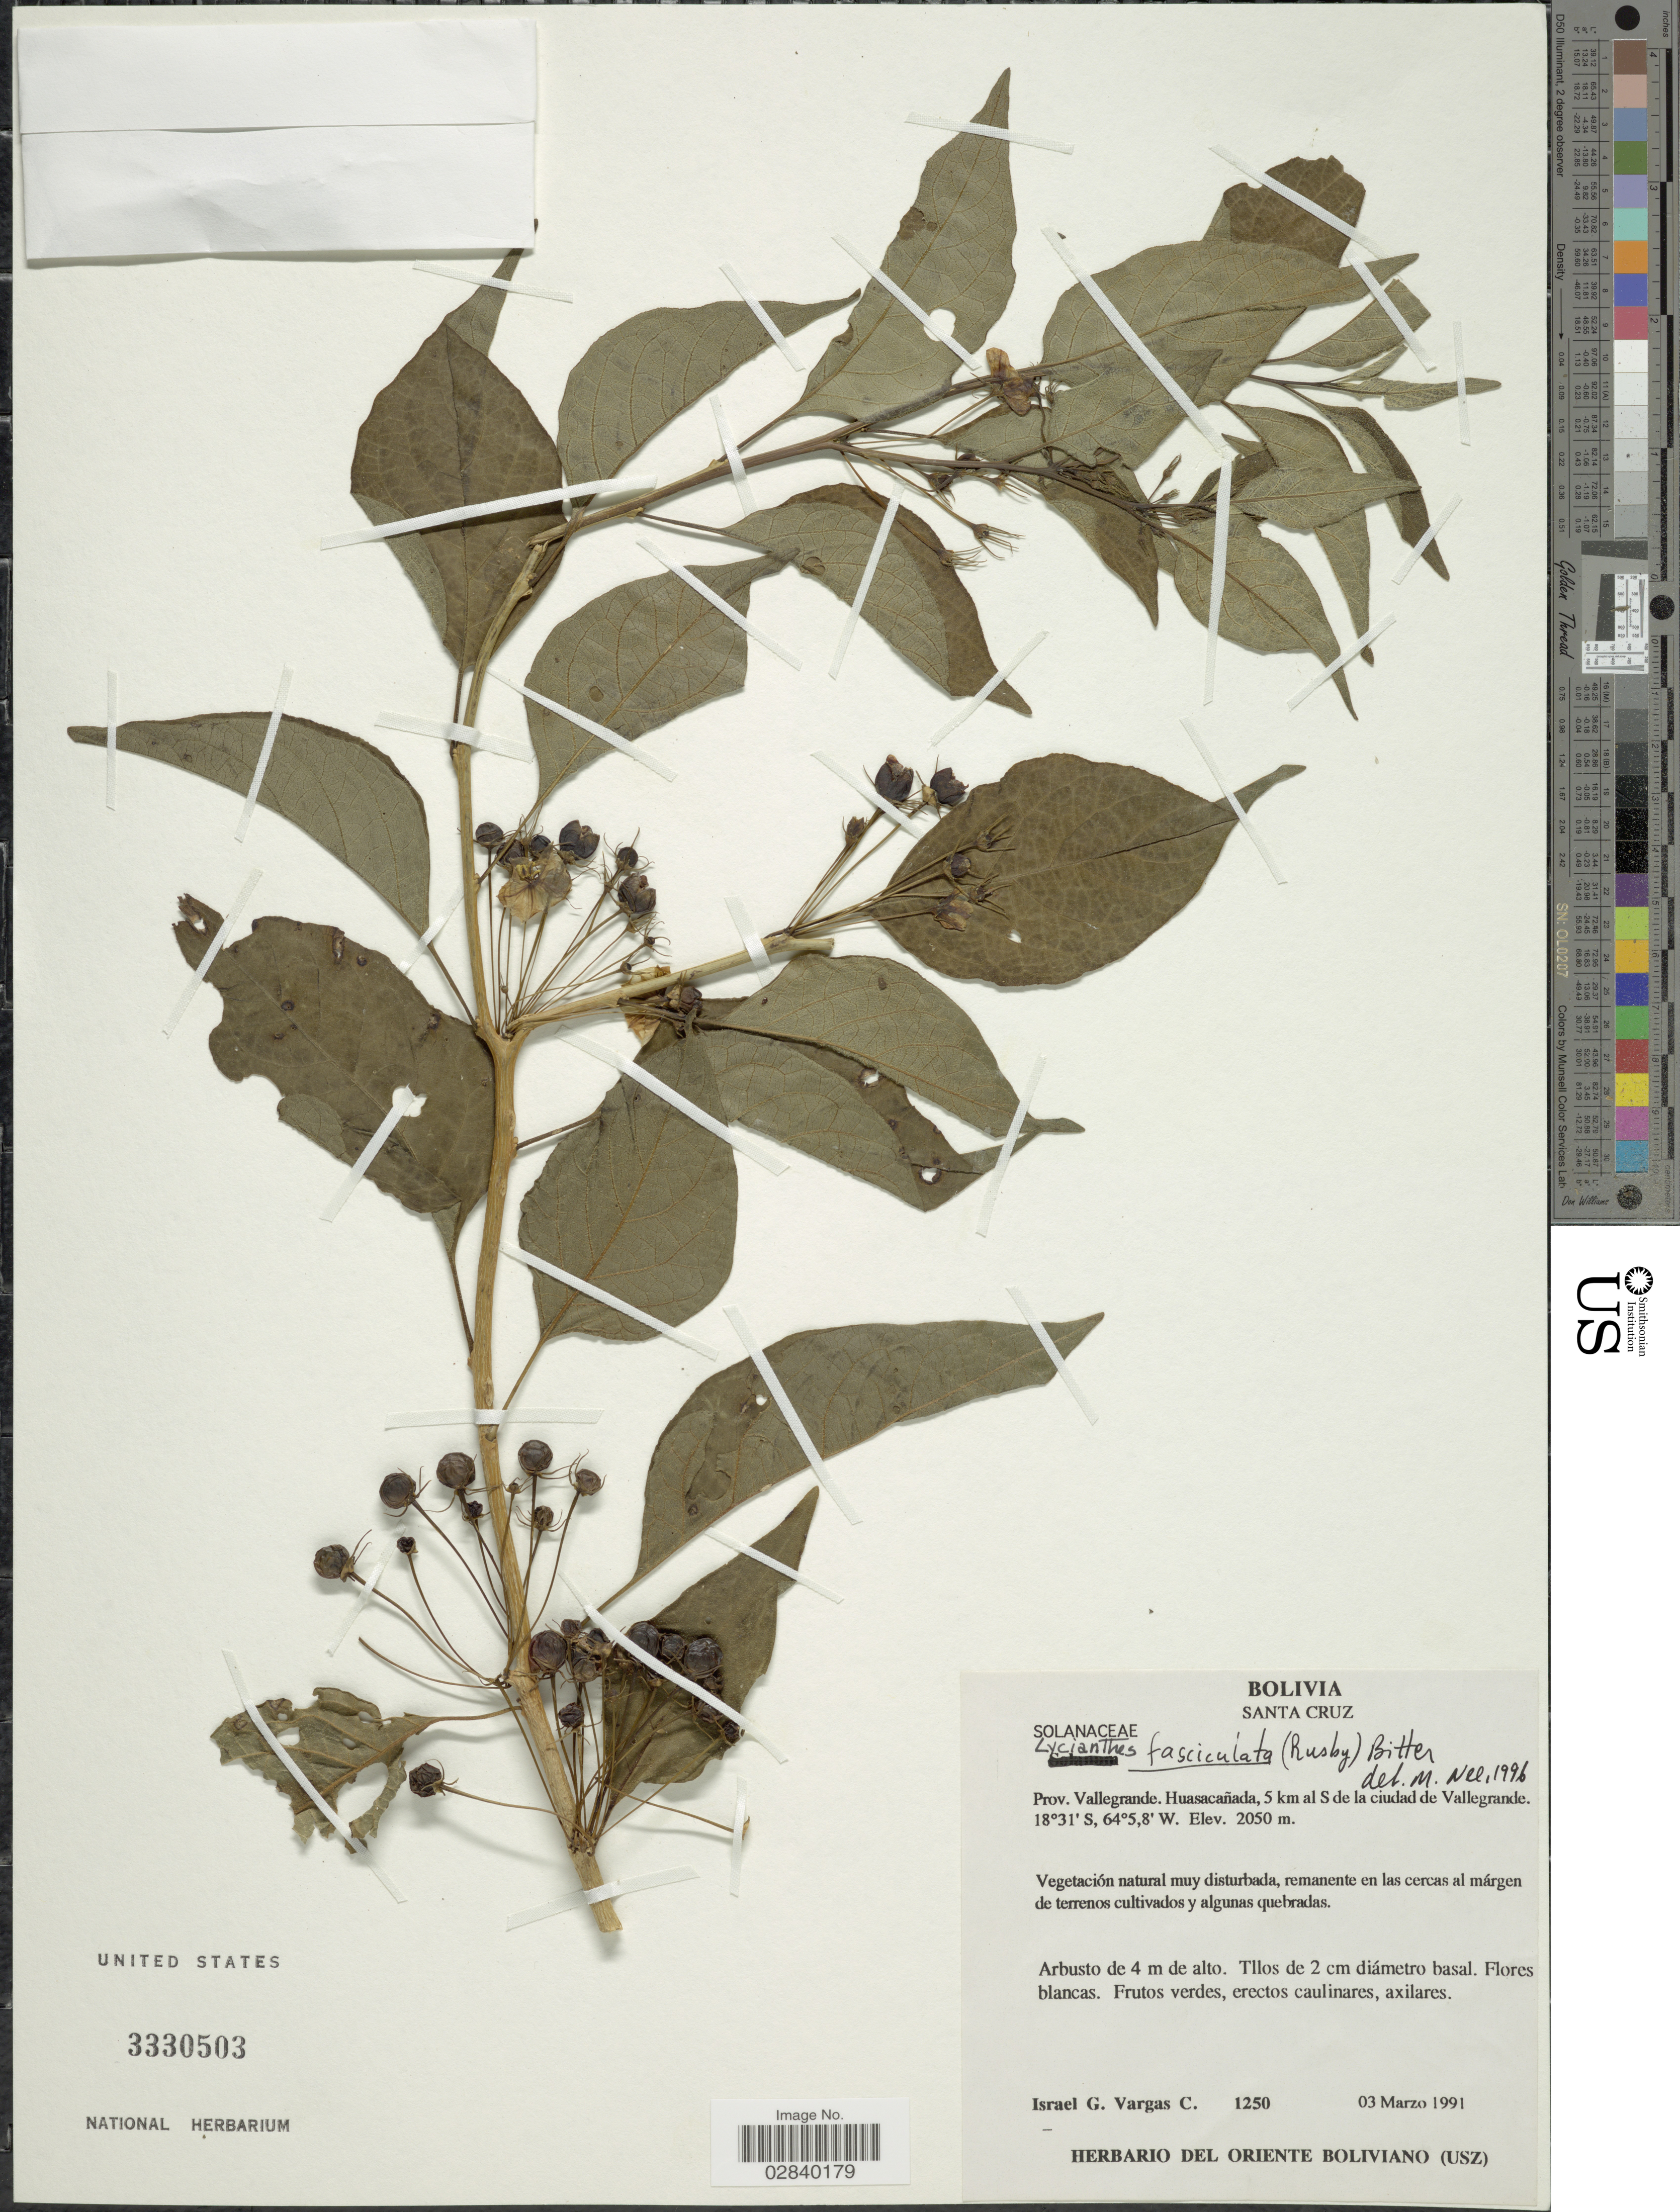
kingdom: Plantae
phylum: Tracheophyta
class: Magnoliopsida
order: Solanales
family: Solanaceae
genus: Lycianthes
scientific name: Lycianthes fasciculata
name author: (Rusby) Bitter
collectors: I. Vargas C.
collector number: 1250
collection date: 1991-03-03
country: Bolivia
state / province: Santa Cruz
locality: Prov. Vallegrande. Huasacañada, 5 km al S de la ciudad de Vallegrande.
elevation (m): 2050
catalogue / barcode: US 3330503